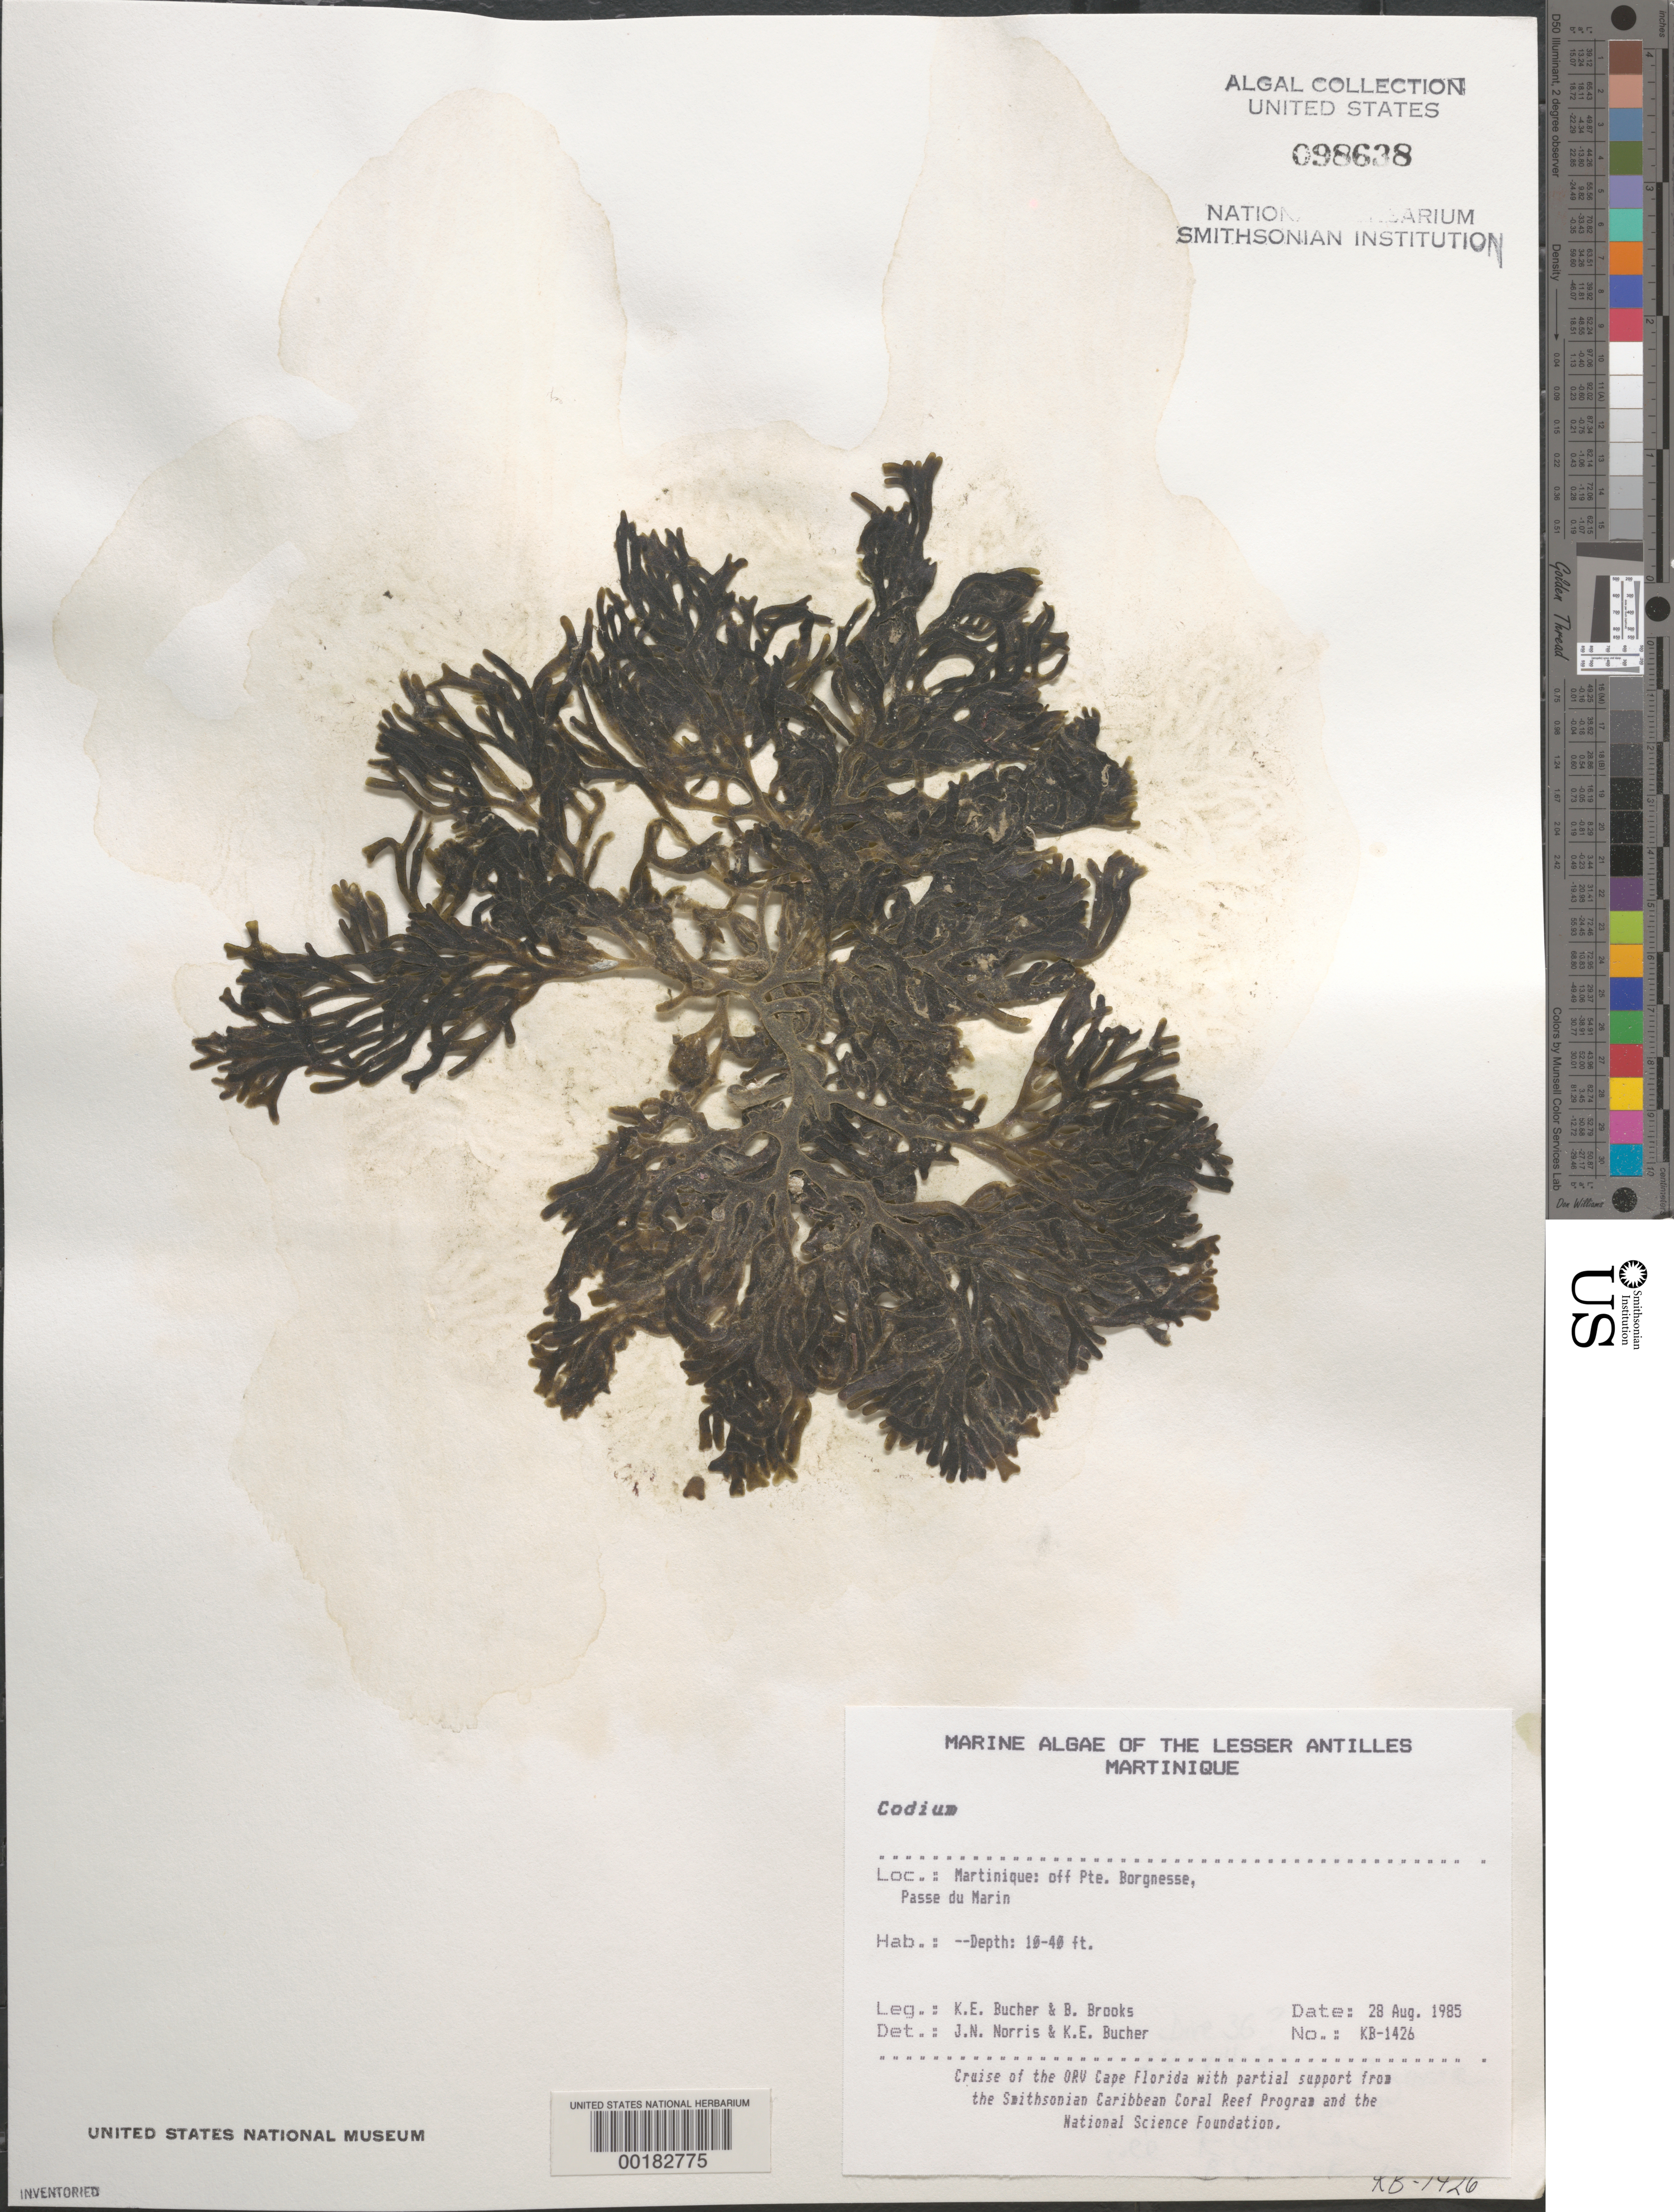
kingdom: Plantae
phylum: Chlorophyta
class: Ulvophyceae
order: Bryopsidales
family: Codiaceae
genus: Codium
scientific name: Codium sp.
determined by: Norris, J. N.; Bucher, K. E.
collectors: K. E. Bucher & B. Brooks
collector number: Kb-1426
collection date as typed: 28 Aug 1985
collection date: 1985-08-28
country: Martinique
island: Martinique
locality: Passe du Marin, off Pointe Borgnesse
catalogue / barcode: US 98638